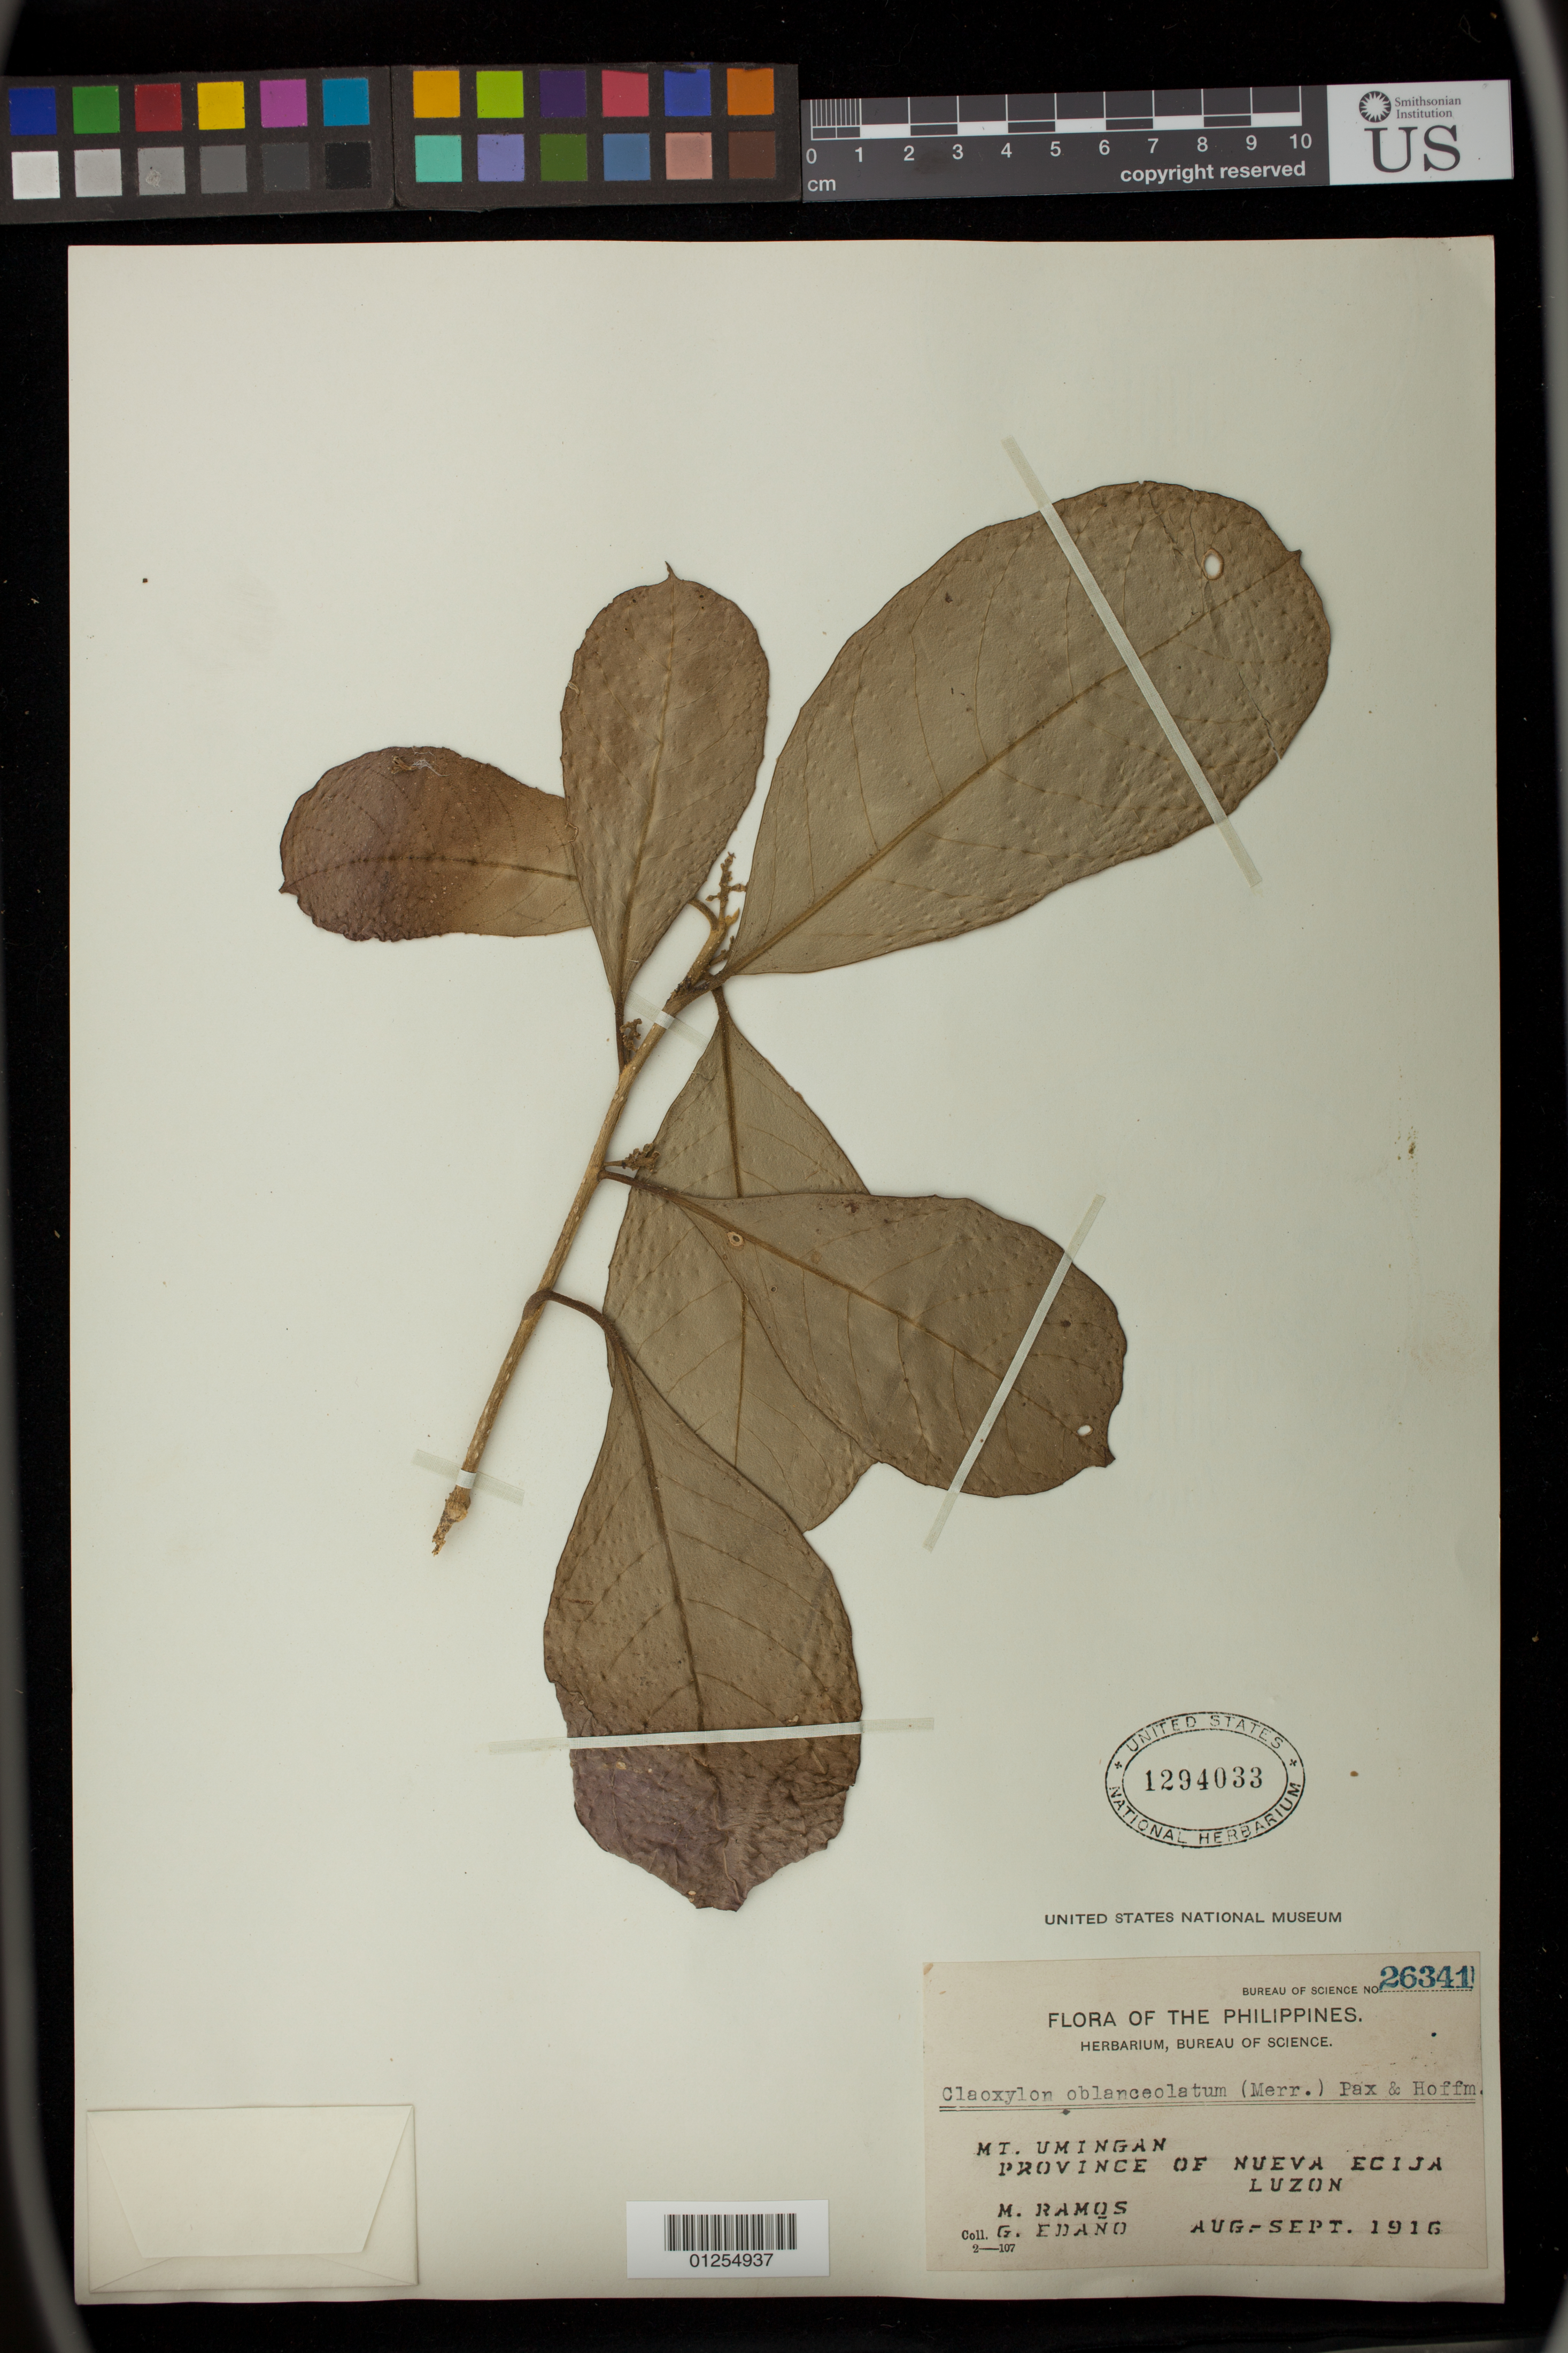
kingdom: Plantae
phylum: Tracheophyta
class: Magnoliopsida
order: Malpighiales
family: Euphorbiaceae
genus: Claoxylon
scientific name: Claoxylon oblanceolatum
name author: (Merr.) Pax & K. Hoffm.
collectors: M. Ramos & G. Edaño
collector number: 26341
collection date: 1916-08/1916-09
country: Philippines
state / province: Ilocos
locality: Mt. Umingan.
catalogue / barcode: US 1294033